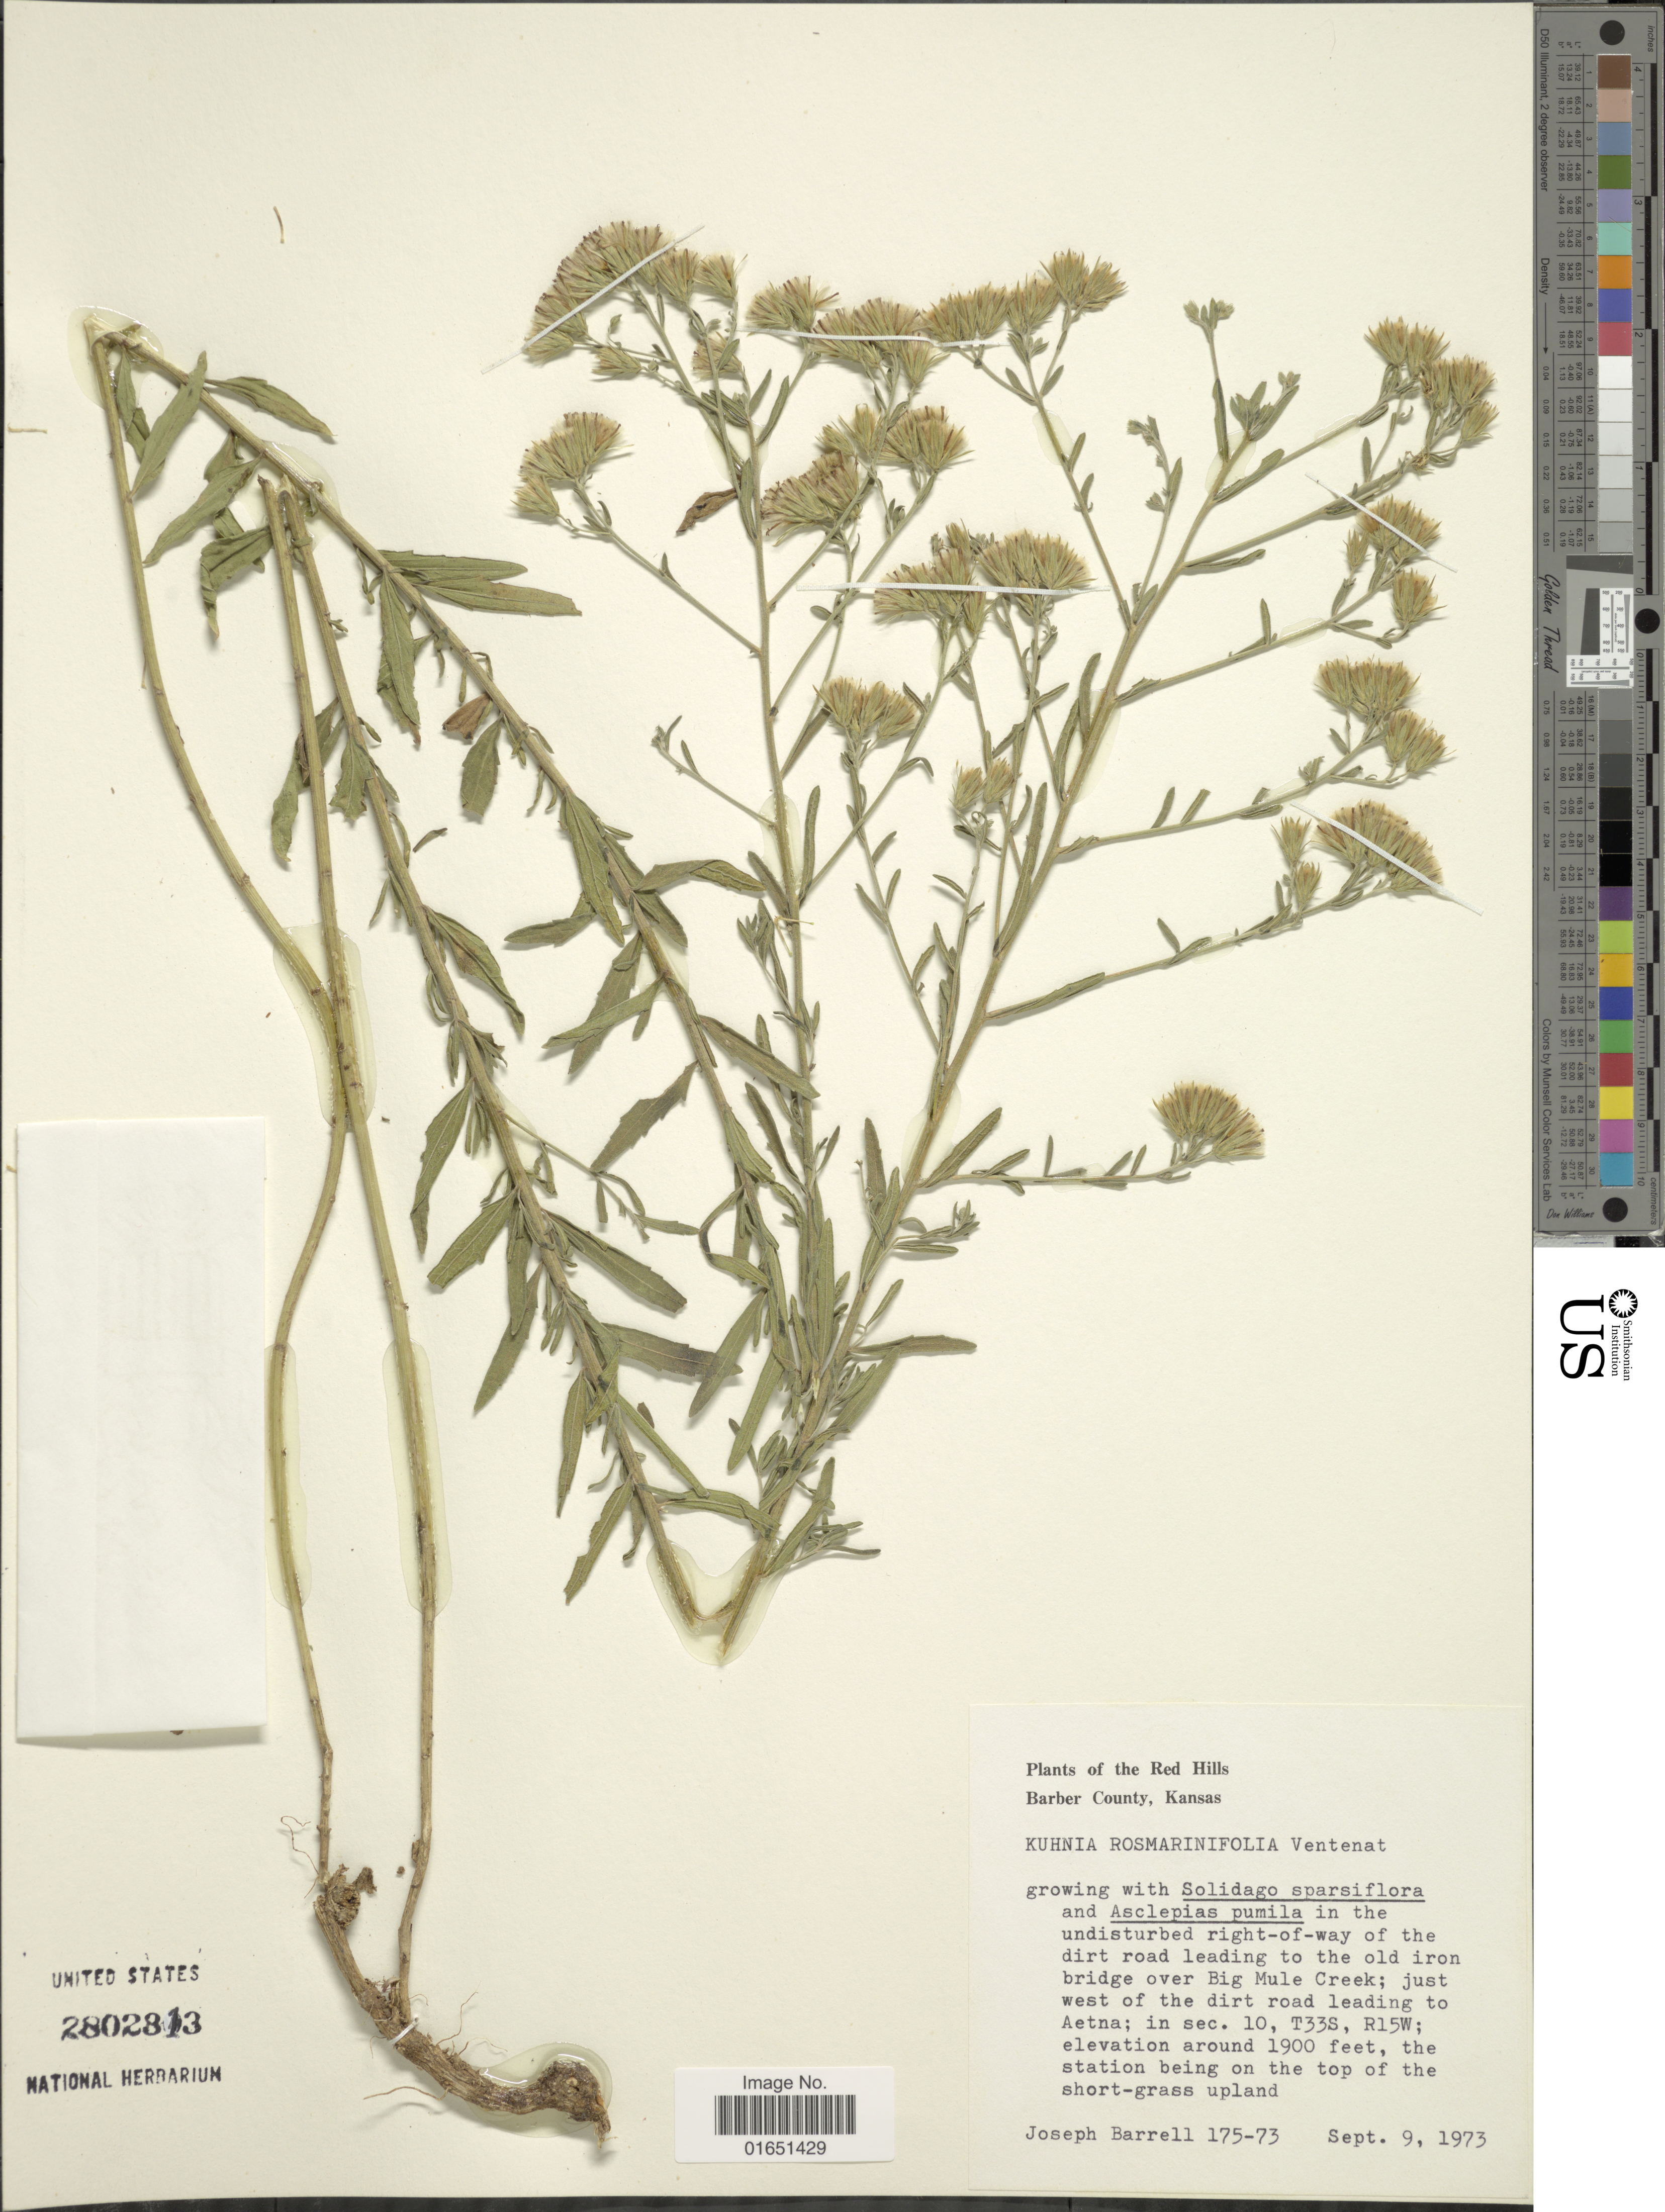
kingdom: Plantae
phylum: Tracheophyta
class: Magnoliopsida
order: Asterales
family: Asteraceae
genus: Brickellia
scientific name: Brickellia rosmarinifolia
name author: (Vent.) W.A. Weber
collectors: J. Barrell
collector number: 175-73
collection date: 1973-09-09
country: United States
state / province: Kansas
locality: The Red Hills, Barber County, in the undisturbed right-of-way of the dirt road leading to the old iron bridge over Big Mule Creek; just west of the dirt road leading to Aetna; in sec. 10, T33S, R15W; the station being on the top of the short-grass upland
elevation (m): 579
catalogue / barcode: US 2802813